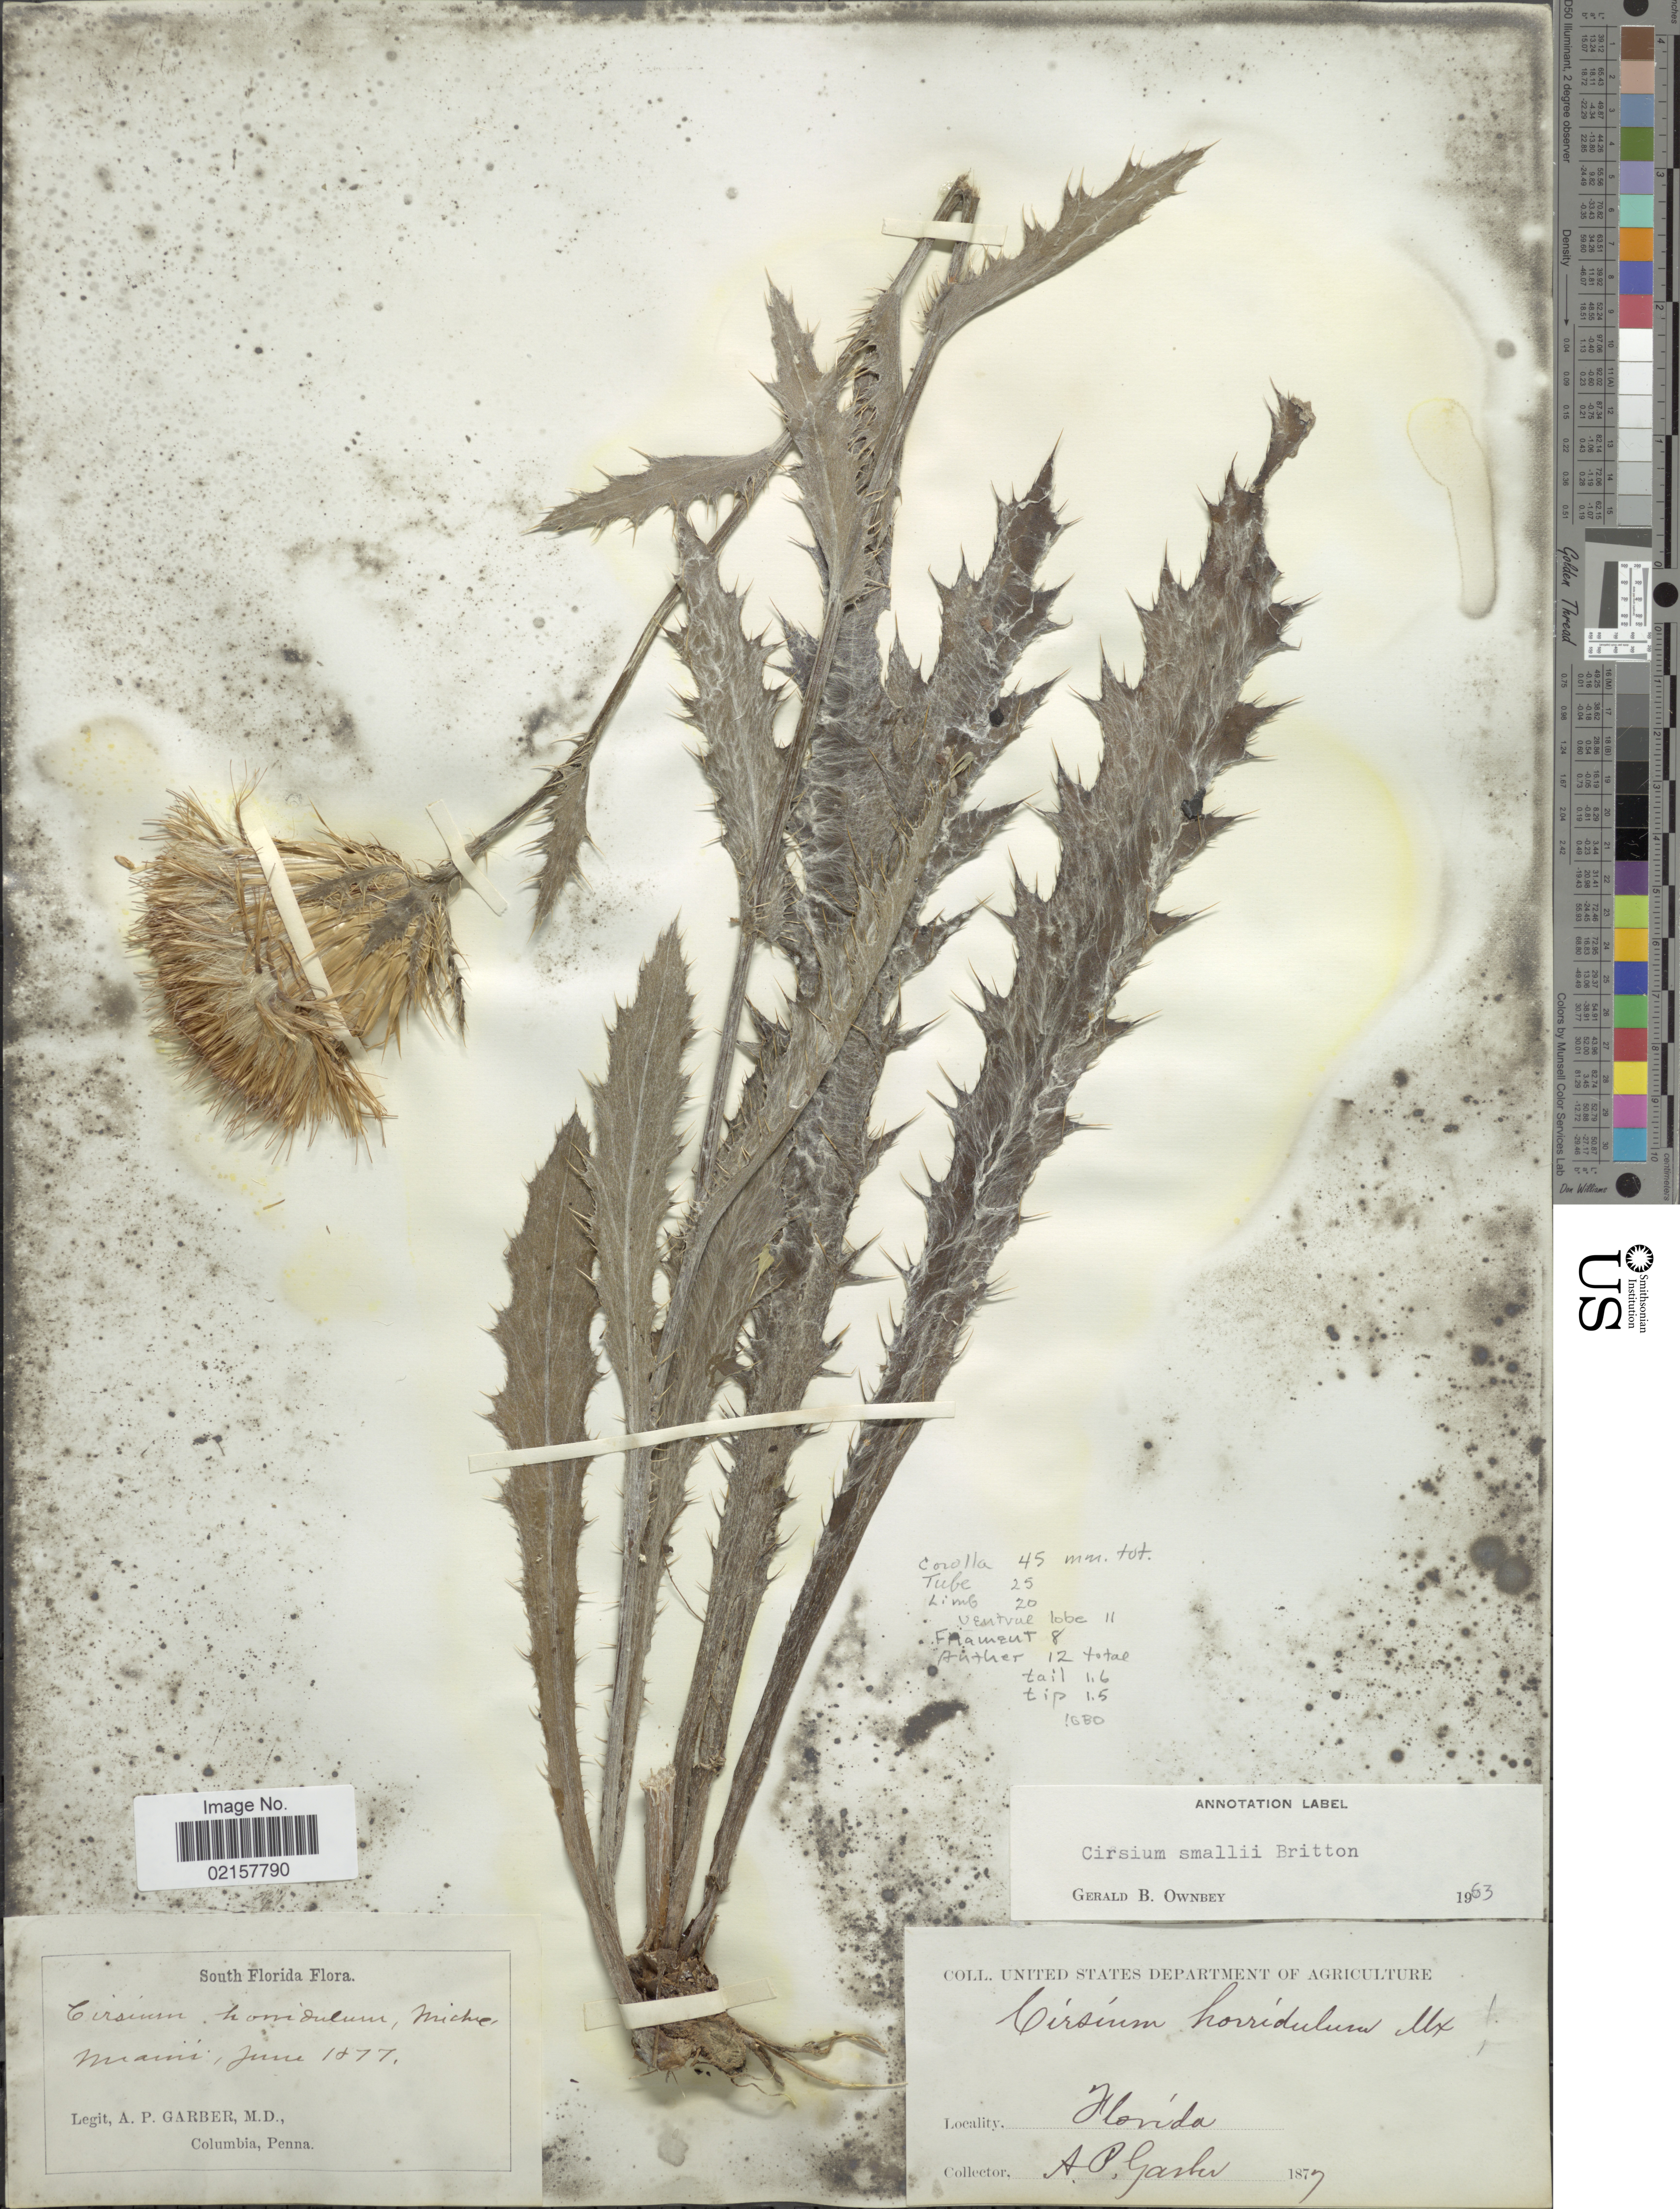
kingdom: Plantae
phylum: Tracheophyta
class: Magnoliopsida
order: Asterales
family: Asteraceae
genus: Cirsium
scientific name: Cirsium horridulum var. vittatum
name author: (Small) R.W. Long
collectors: A. P. Garber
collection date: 1877-06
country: United States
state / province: Florida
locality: Miami.